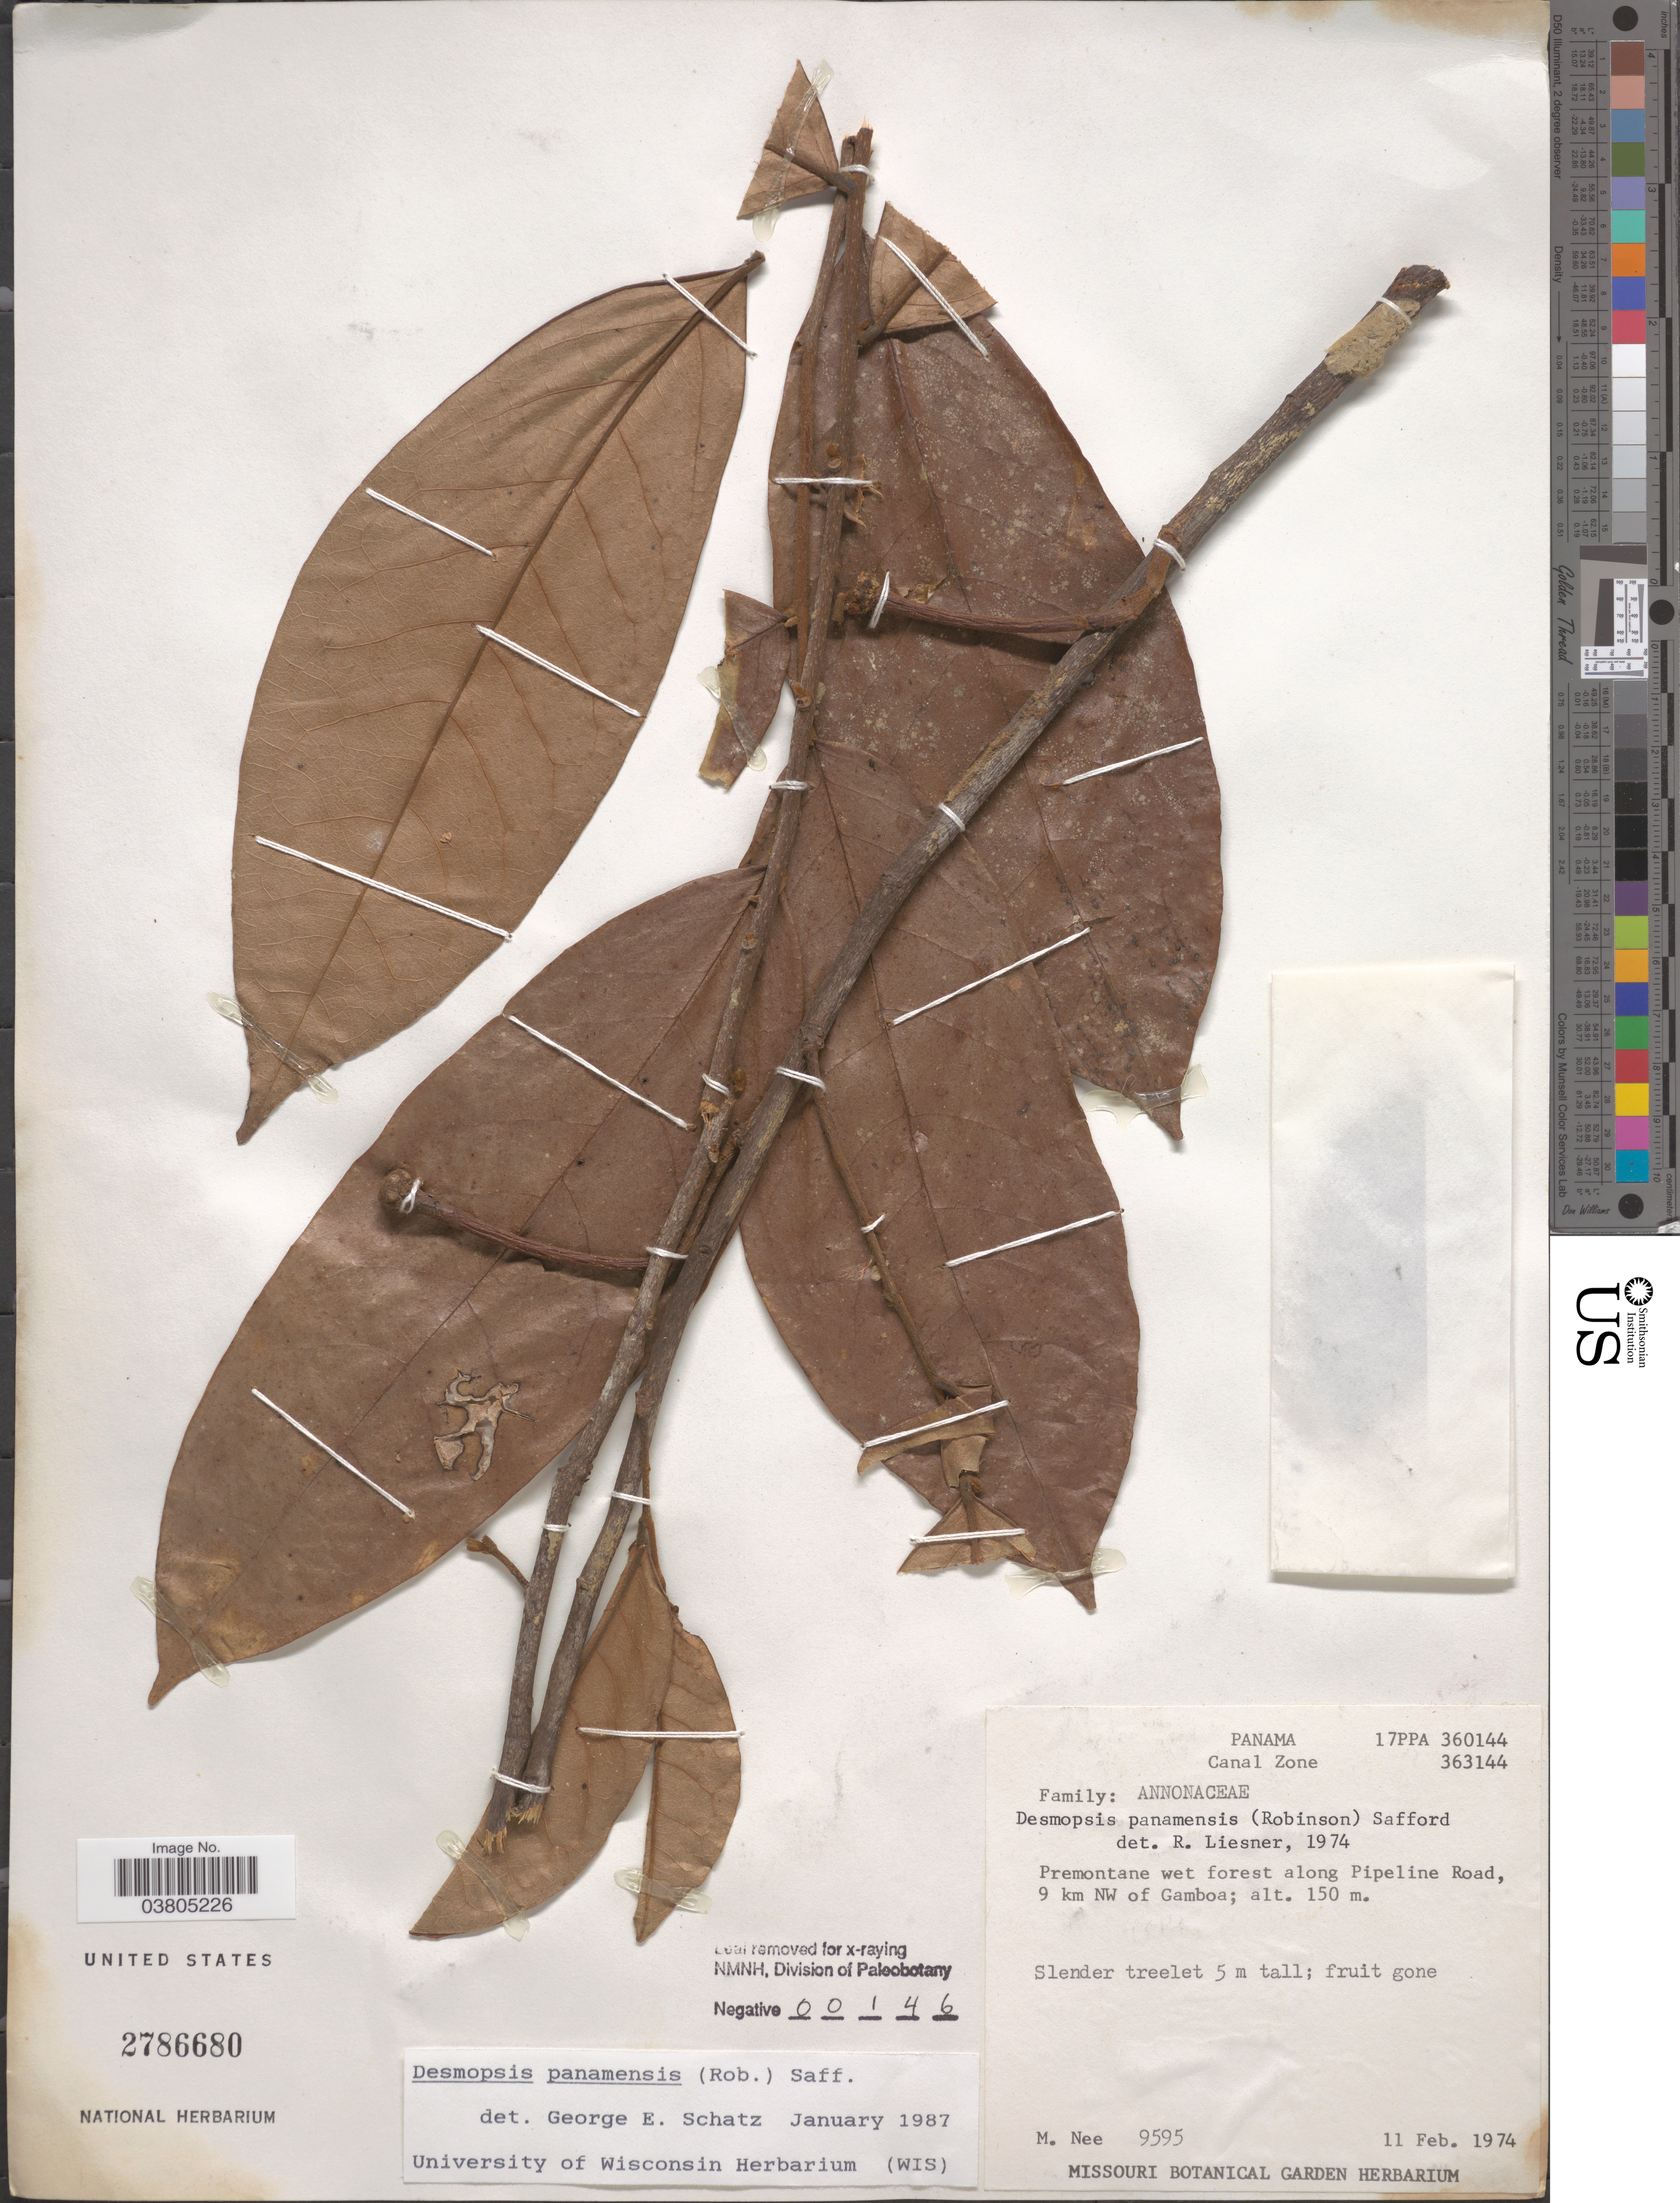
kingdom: Plantae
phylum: Tracheophyta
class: Magnoliopsida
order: Magnoliales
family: Annonaceae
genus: Desmopsis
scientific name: Desmopsis panamensis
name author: (B.L. Rob.) Saff.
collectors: M. Nee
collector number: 9595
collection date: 1974-02-11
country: Panama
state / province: Colón / Panamá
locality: Canal Zone. Along Pipeline Road, 9 km NW of Gamboa.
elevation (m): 150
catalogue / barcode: US 2786680